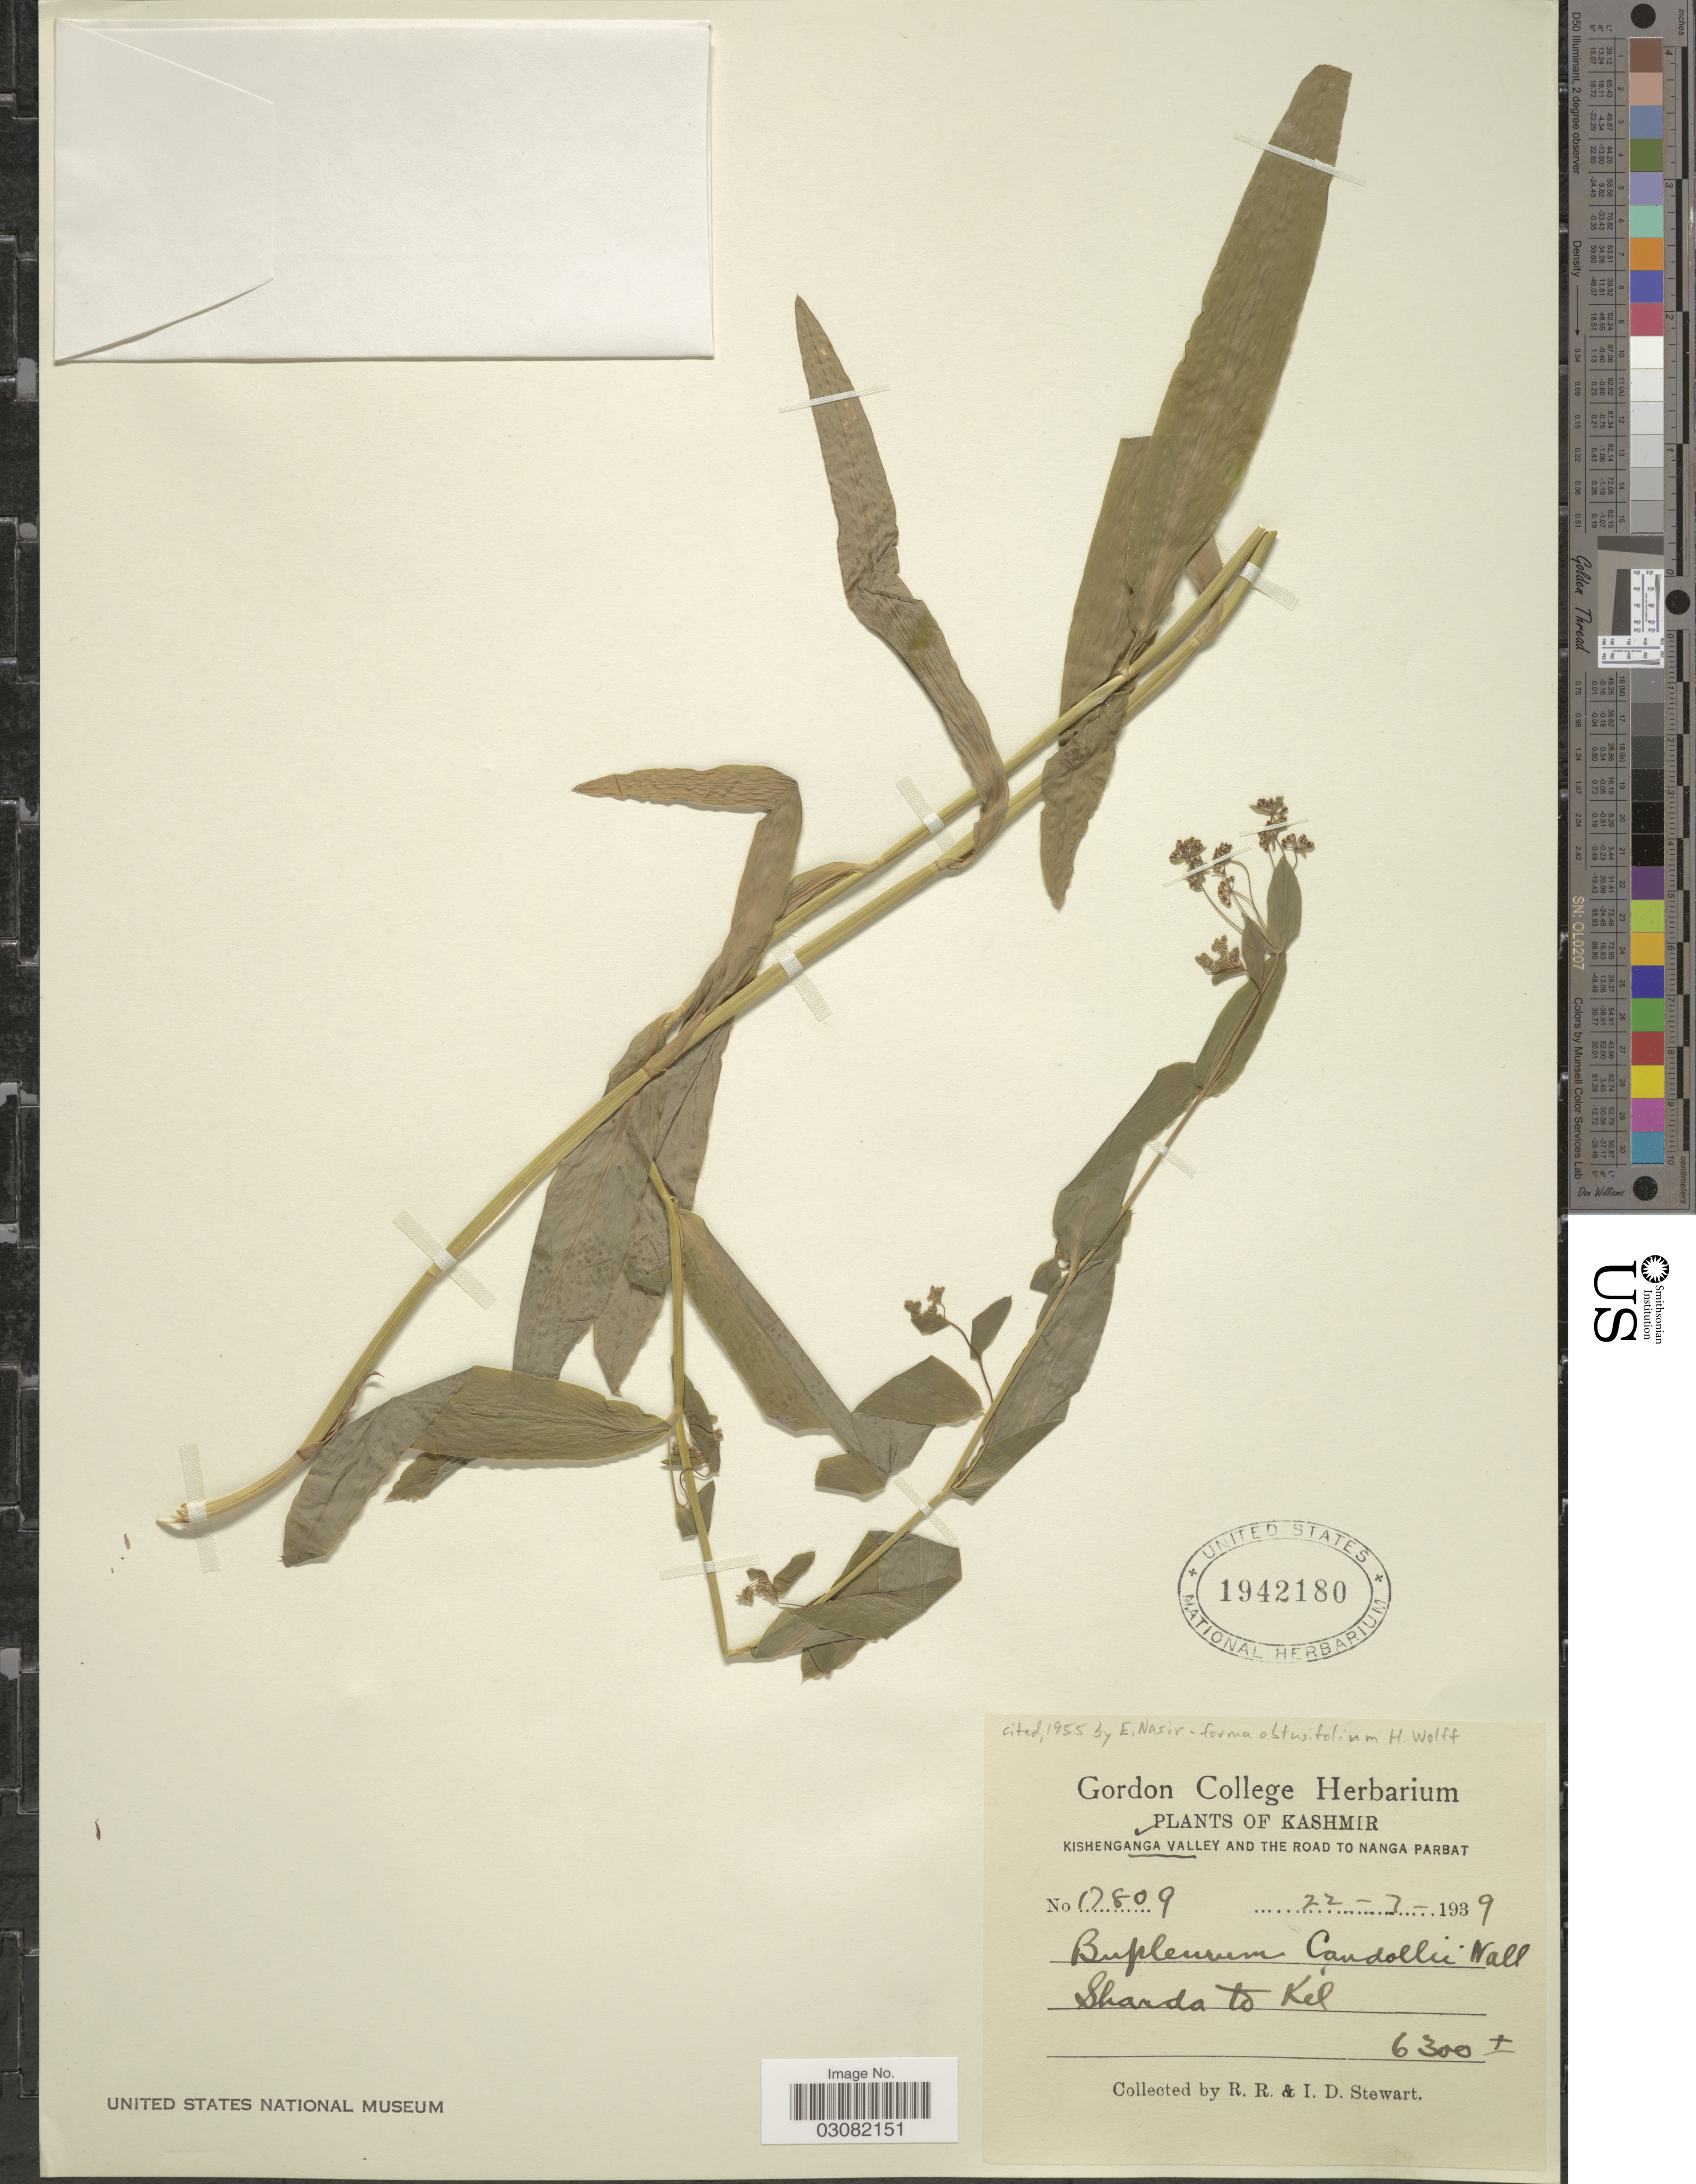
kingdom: Plantae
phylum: Tracheophyta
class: Magnoliopsida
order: Apiales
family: Apiaceae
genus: Bupleurum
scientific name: Bupleurum candollei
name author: Wall. ex DC.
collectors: R. Stewart & I. Stewart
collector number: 17809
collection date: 1939-07-22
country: India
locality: Kashmir, Kishenganga Valley and the road to Nanga Parbat, Sharda to Kel.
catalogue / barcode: US 1942180